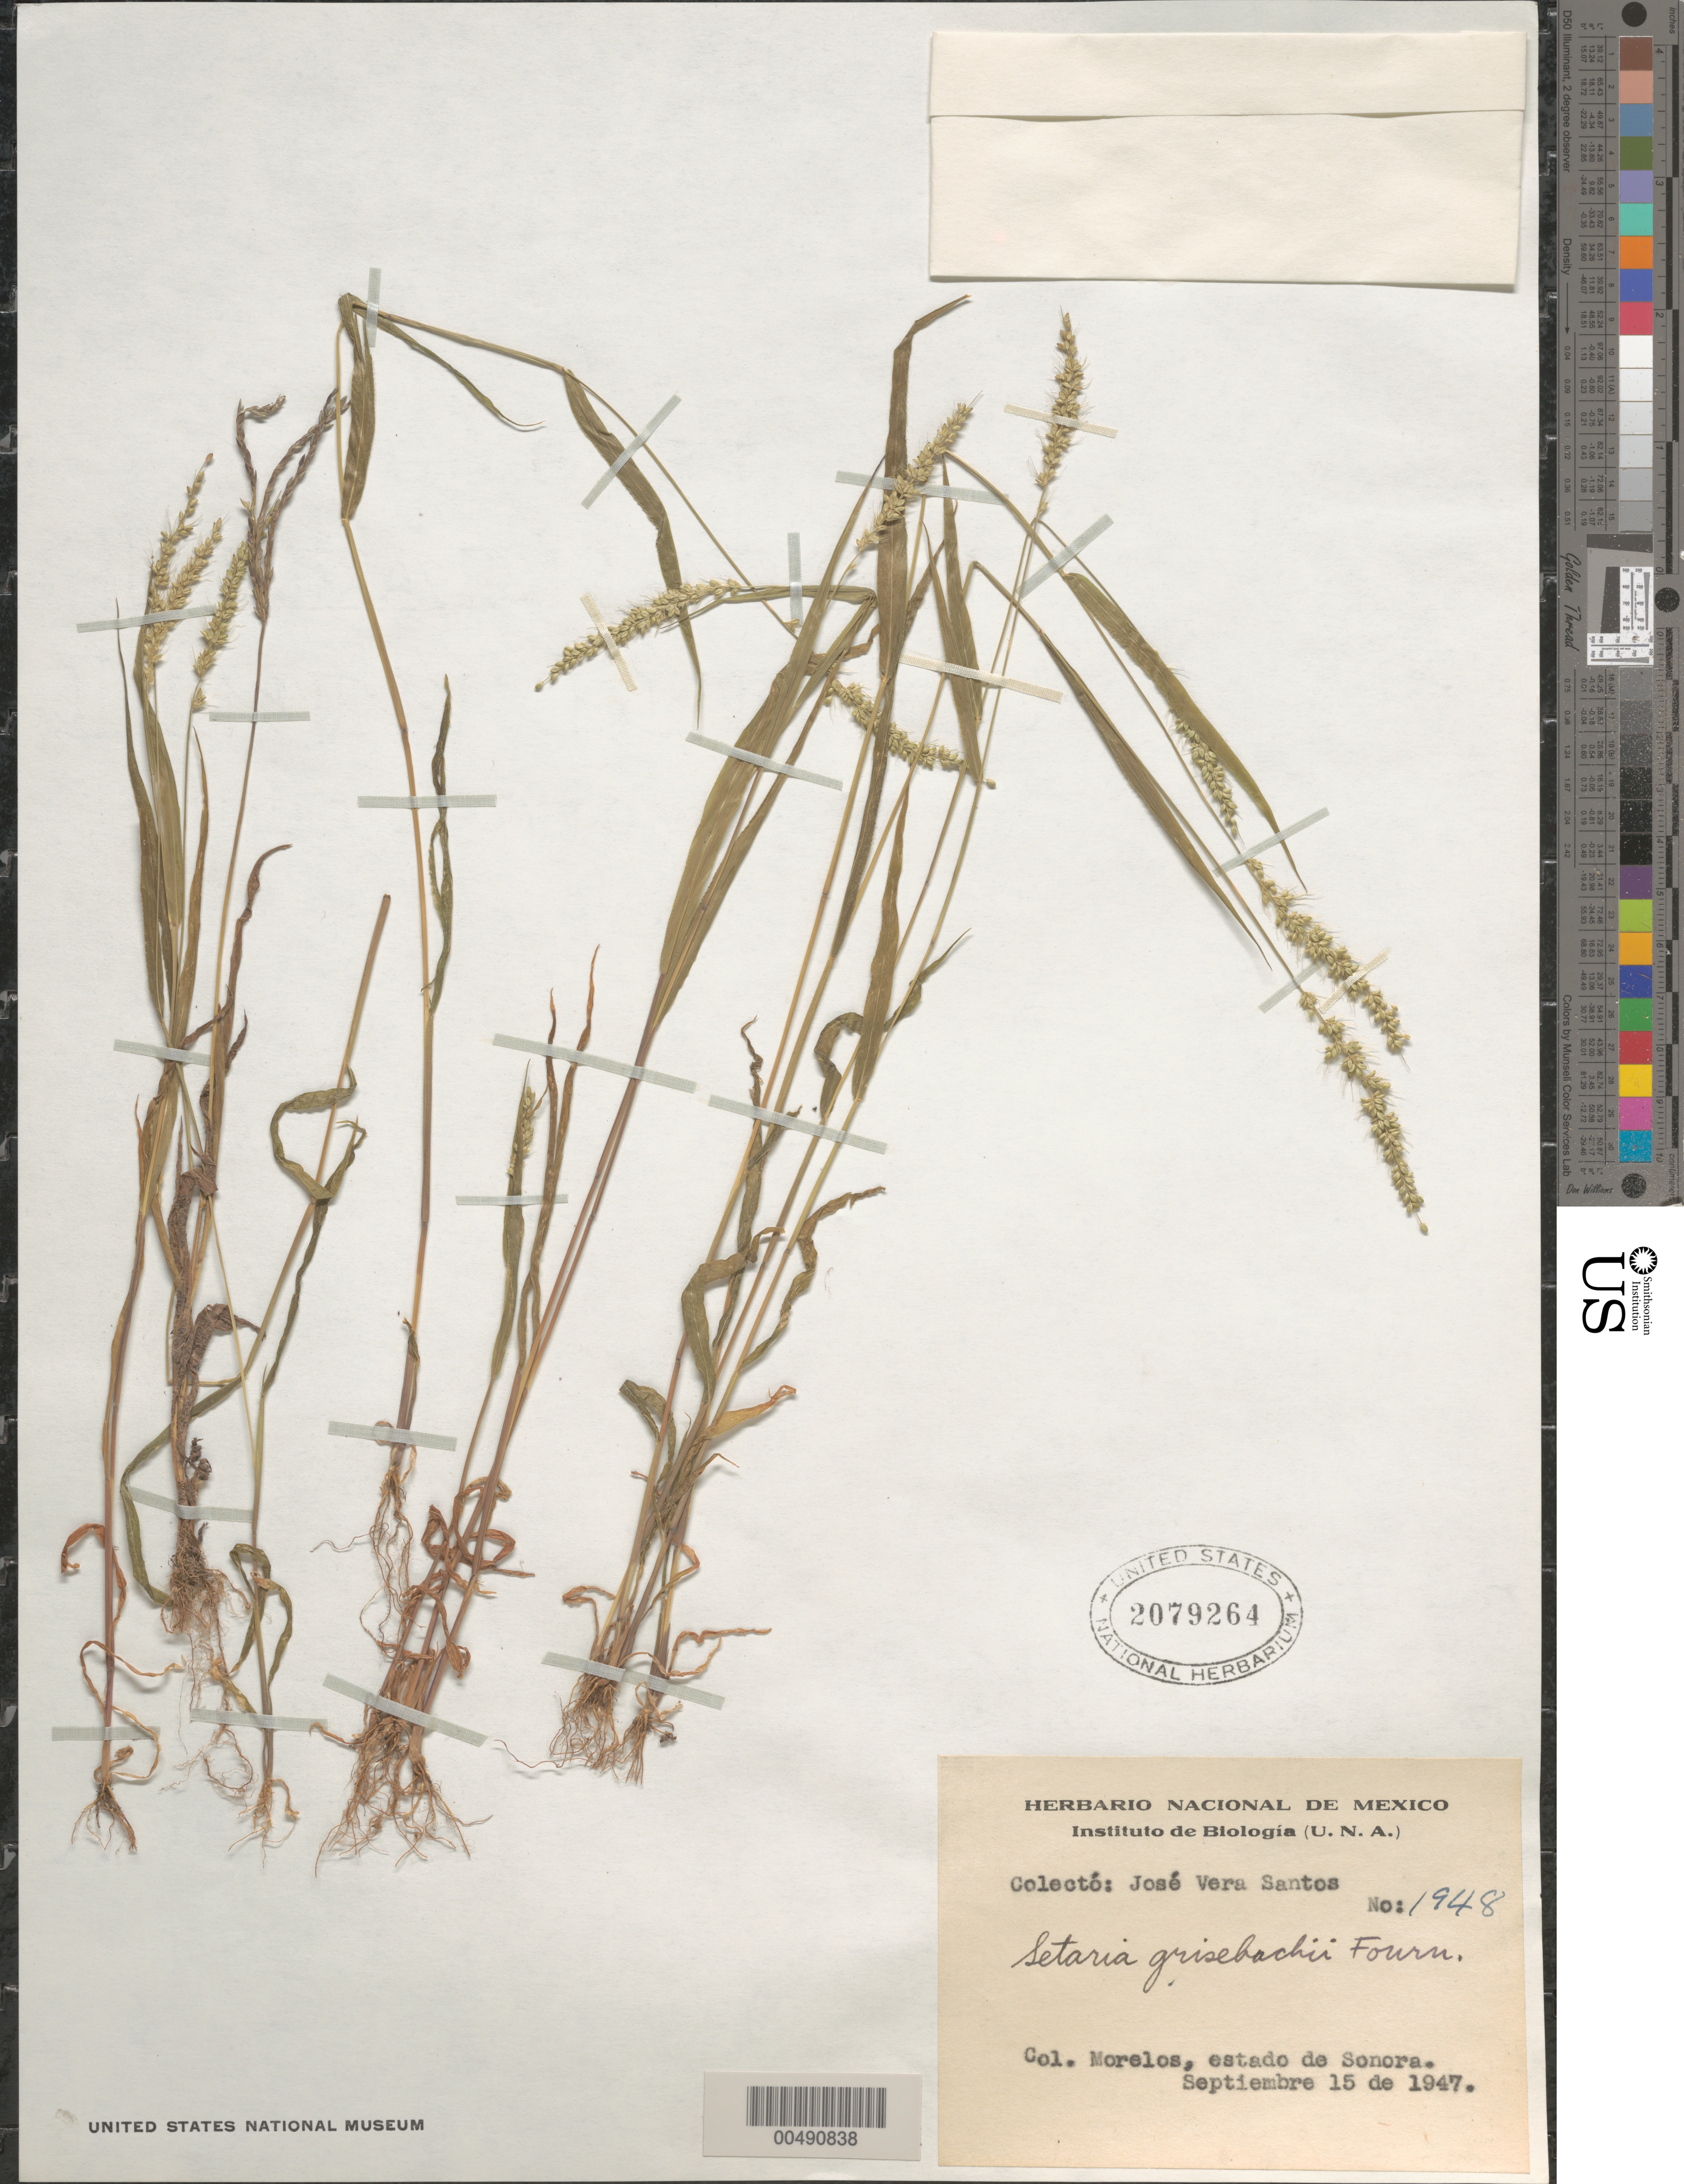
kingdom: Plantae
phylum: Tracheophyta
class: Liliopsida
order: Poales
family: Poaceae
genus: Setaria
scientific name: Setaria grisebachii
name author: E. Fourn.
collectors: J. V. Santos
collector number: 1948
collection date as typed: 15 Sep 1947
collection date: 1947-09-15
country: Mexico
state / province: Sonora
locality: Colonia Morelos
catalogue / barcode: US 2079264